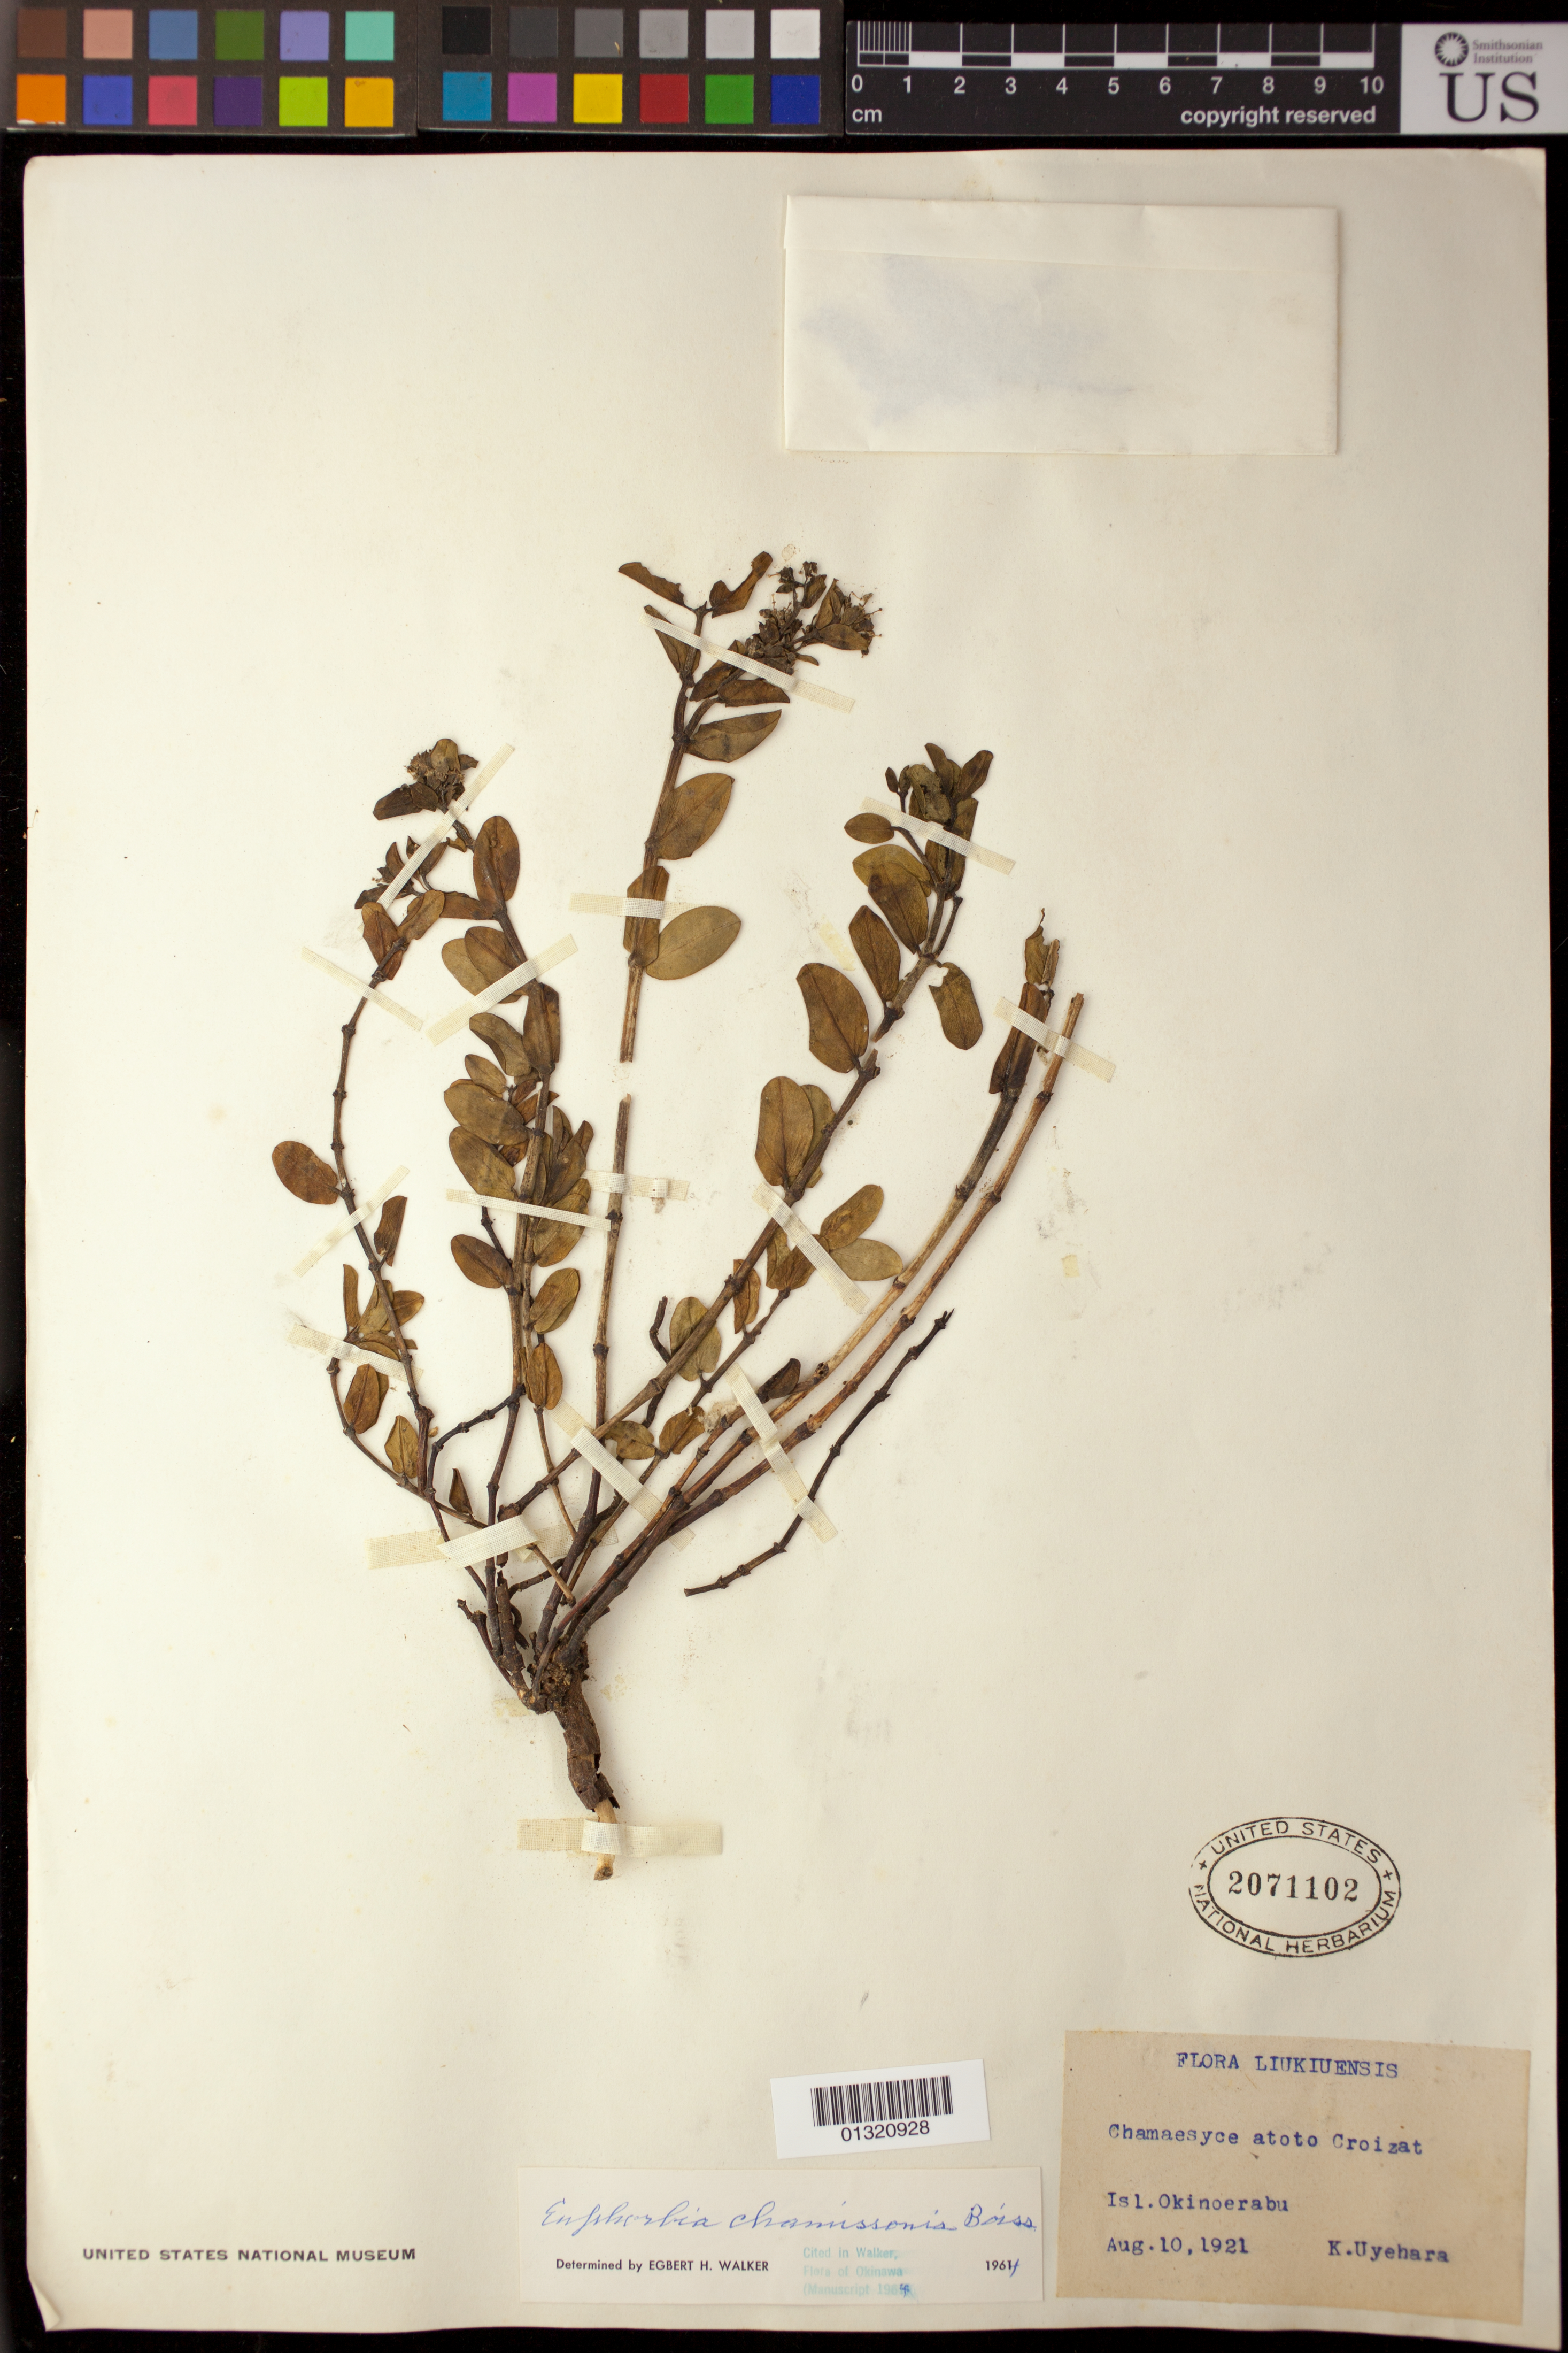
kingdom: Plantae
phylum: Tracheophyta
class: Magnoliopsida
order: Malpighiales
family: Euphorbiaceae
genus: Euphorbia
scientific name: Euphorbia chamissonis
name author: (Klotzsch ex Klotzsch & Garcke) Boiss.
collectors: K. Uyehara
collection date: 1921-08-10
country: Japan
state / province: Kagosima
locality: Isl. Okinoerabu [Okinoerabujima]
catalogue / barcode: US 2071102